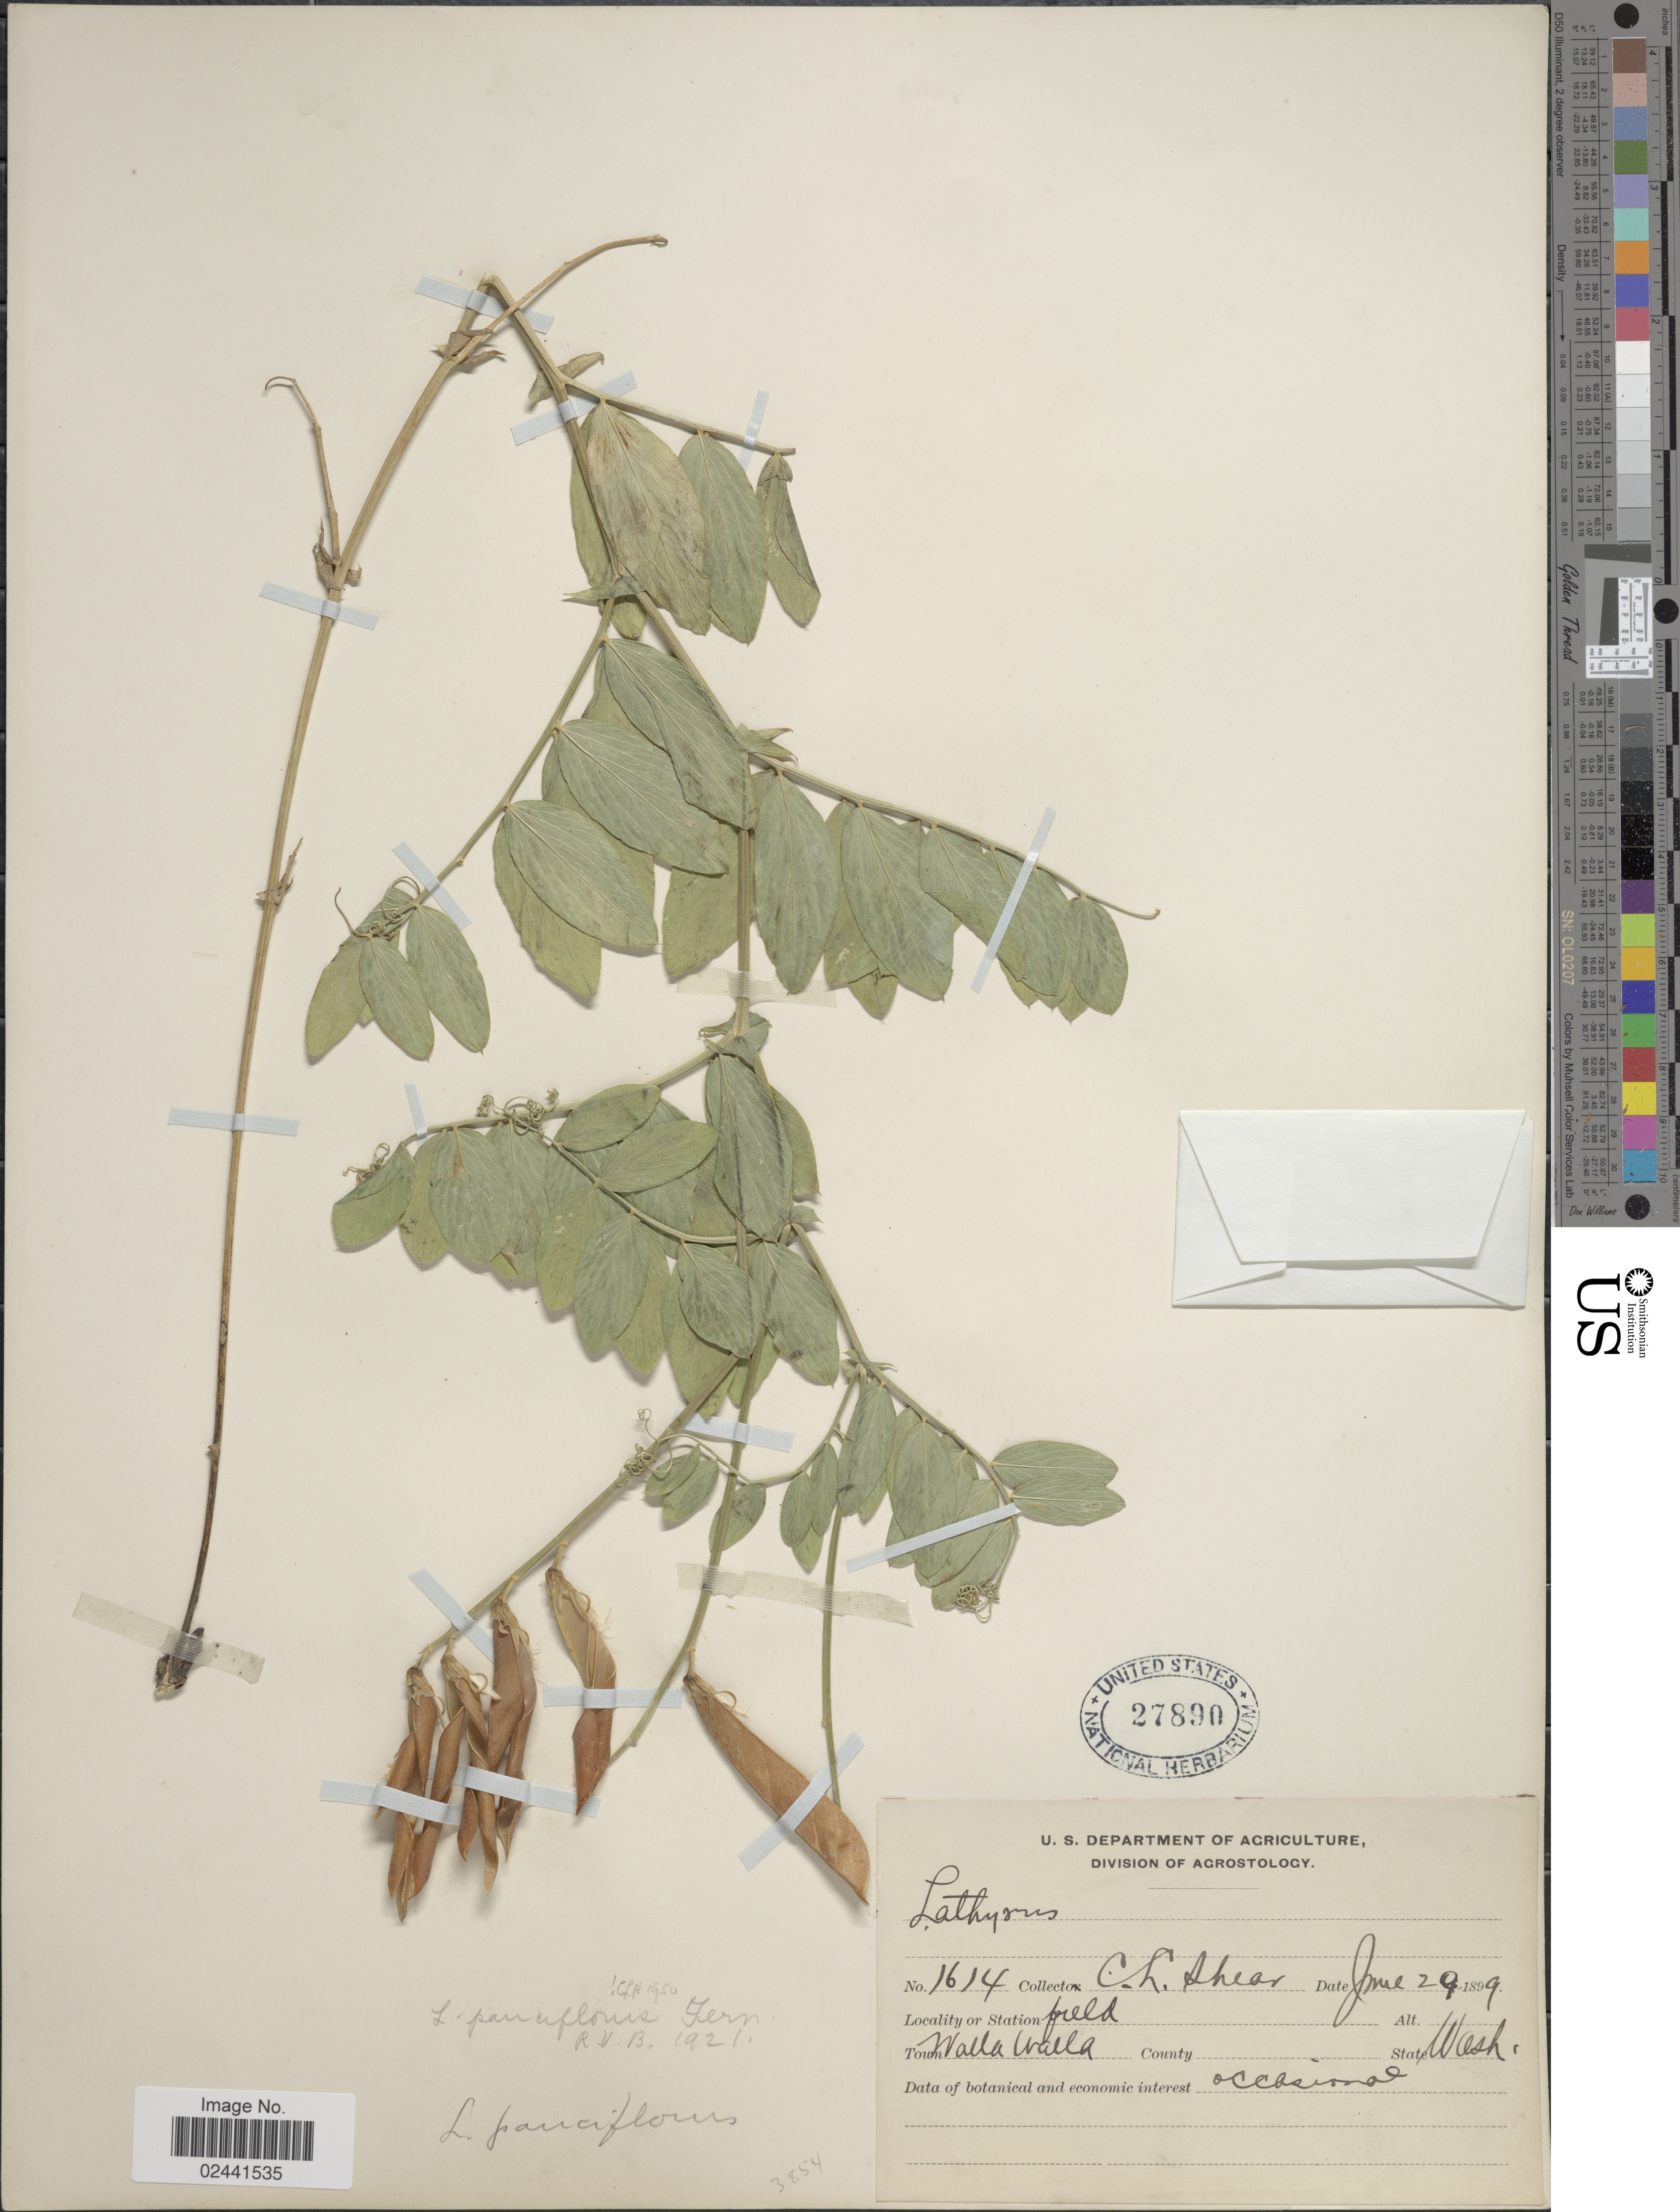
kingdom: Plantae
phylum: Tracheophyta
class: Magnoliopsida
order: Fabales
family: Fabaceae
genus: Lathyrus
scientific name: Lathyrus pauciflorus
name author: Fernald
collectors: C. L. Shear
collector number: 1614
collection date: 1899-06-29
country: United States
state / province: Washington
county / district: Walla Walla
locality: Field, Town Walla Walla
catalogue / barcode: US 27890